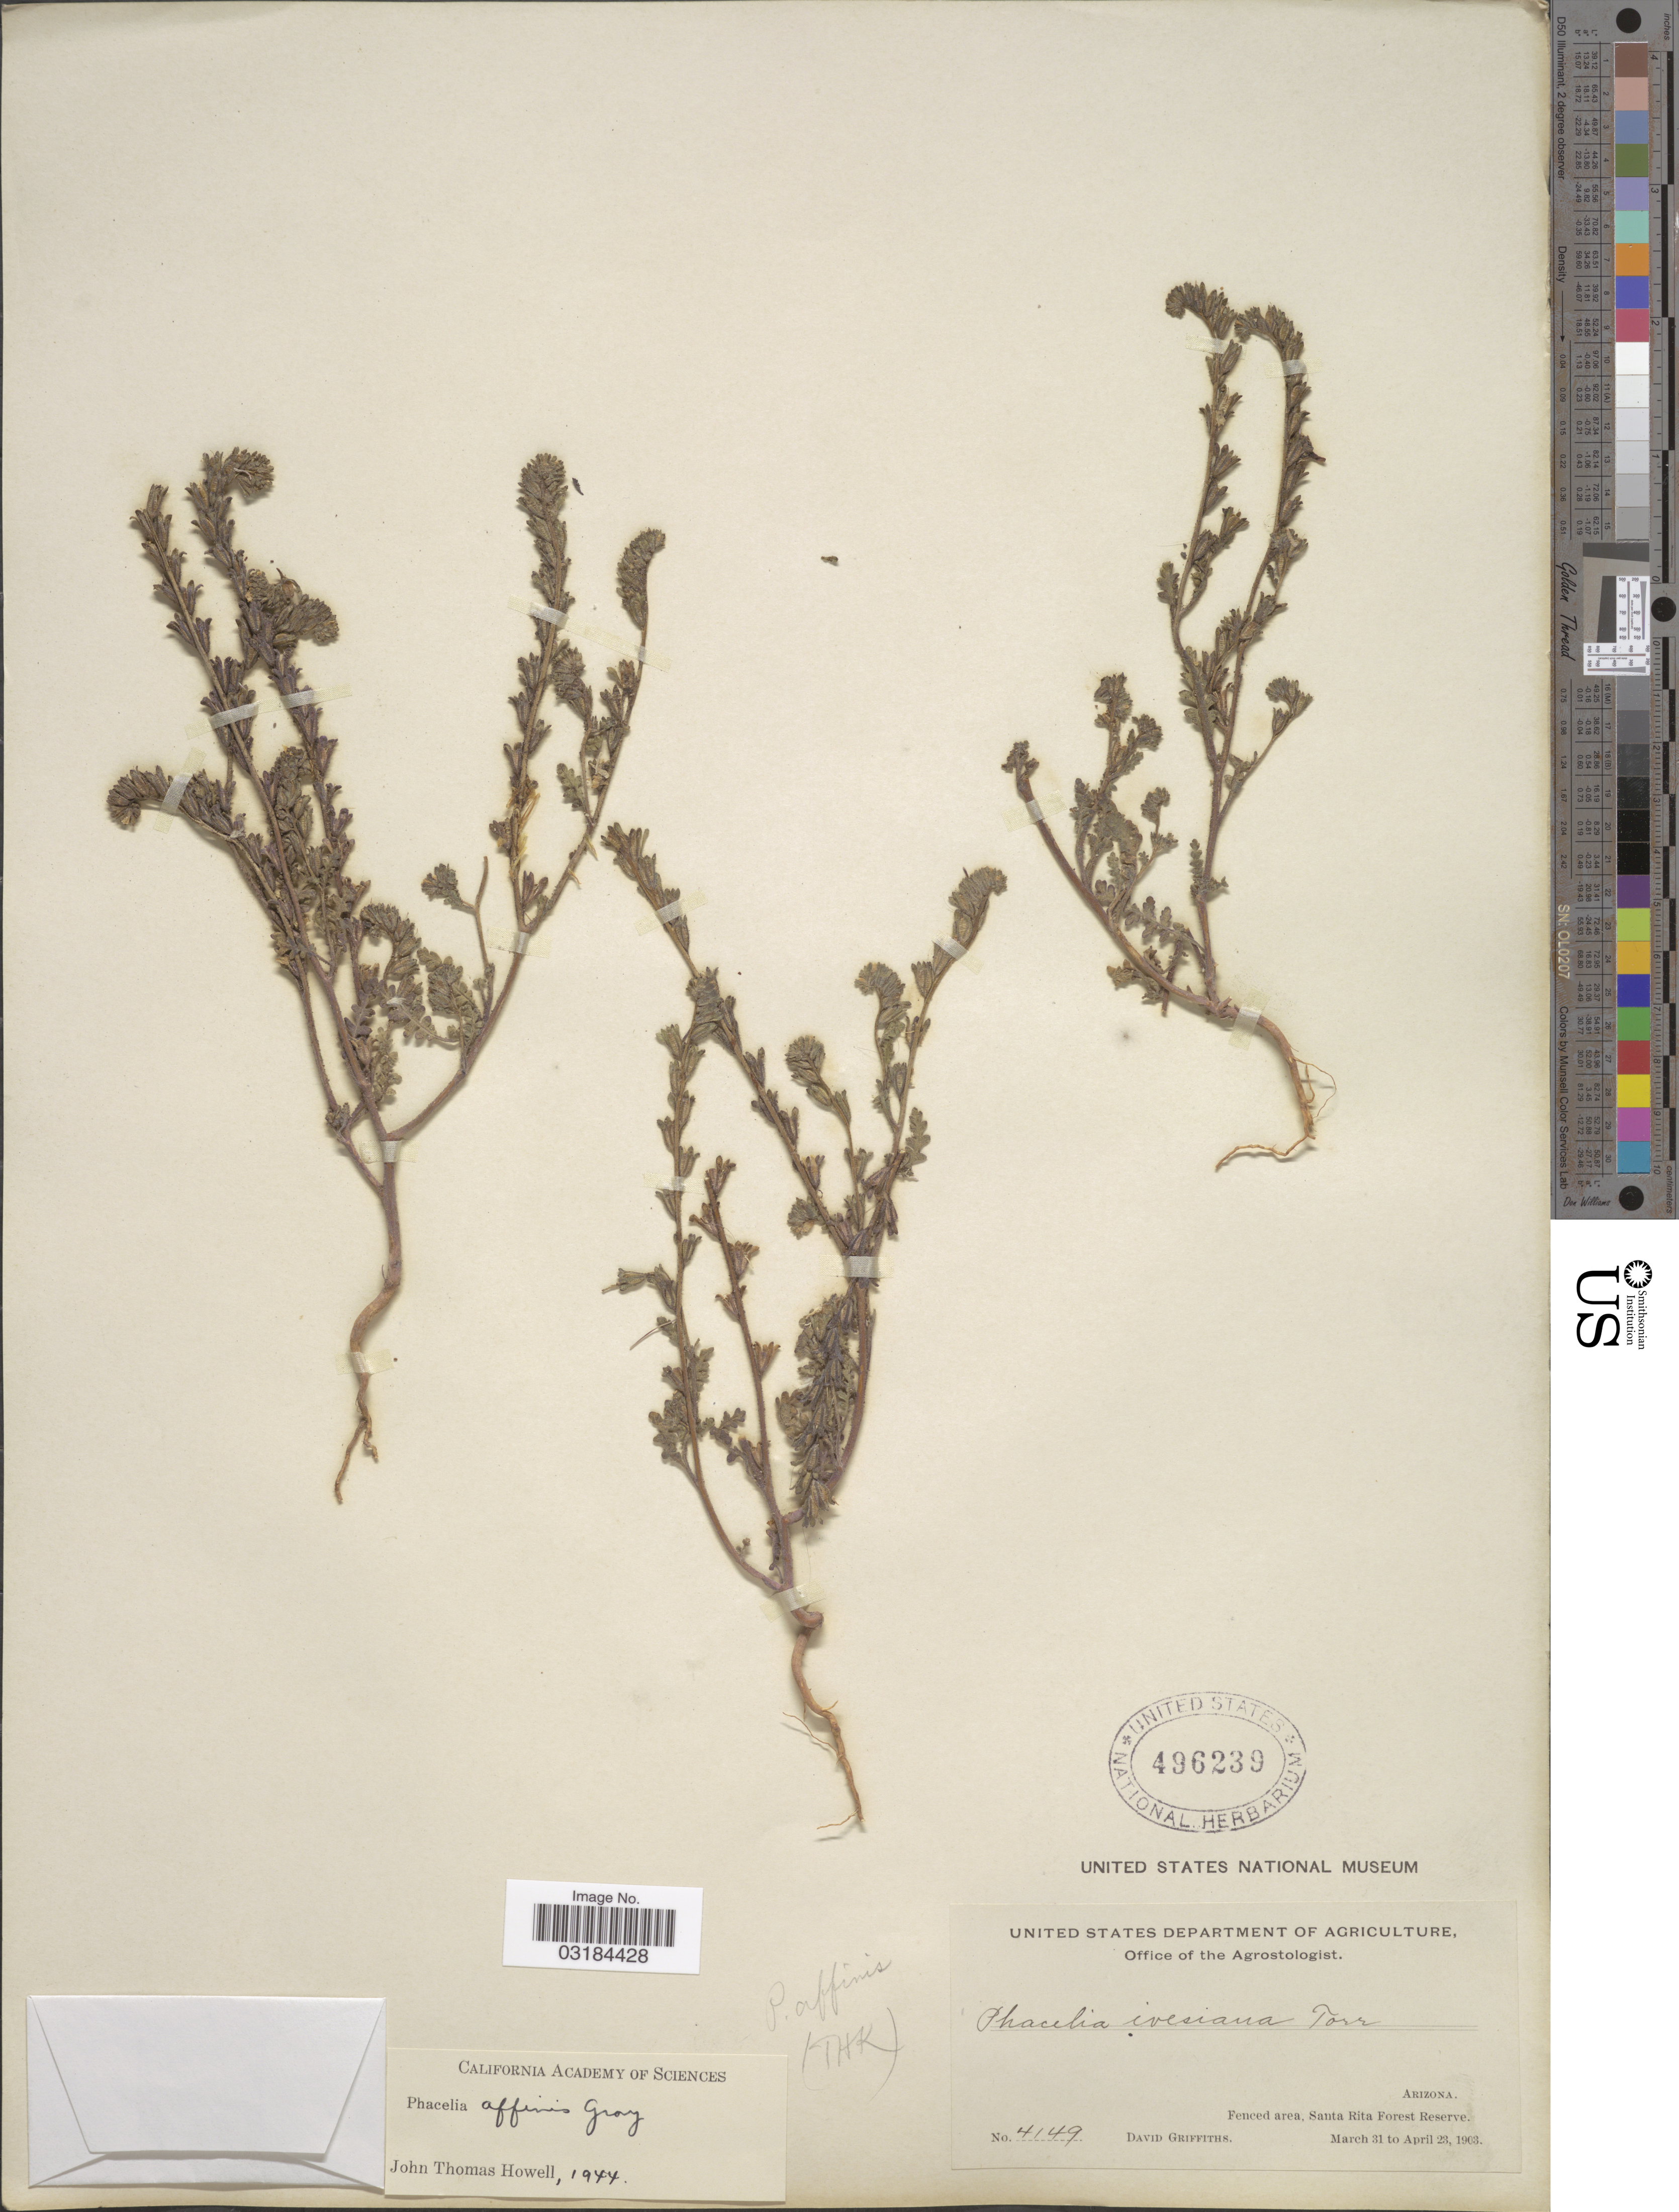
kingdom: Plantae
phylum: Tracheophyta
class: Magnoliopsida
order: Boraginales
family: Hydrophyllaceae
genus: Phacelia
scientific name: Phacelia affinis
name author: A. Gray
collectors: D. Griffiths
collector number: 4149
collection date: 1903-03-31/1903-04-23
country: United States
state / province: Arizona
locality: Fenced area, Santa Rita Forest Reserve.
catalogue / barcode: US 496239